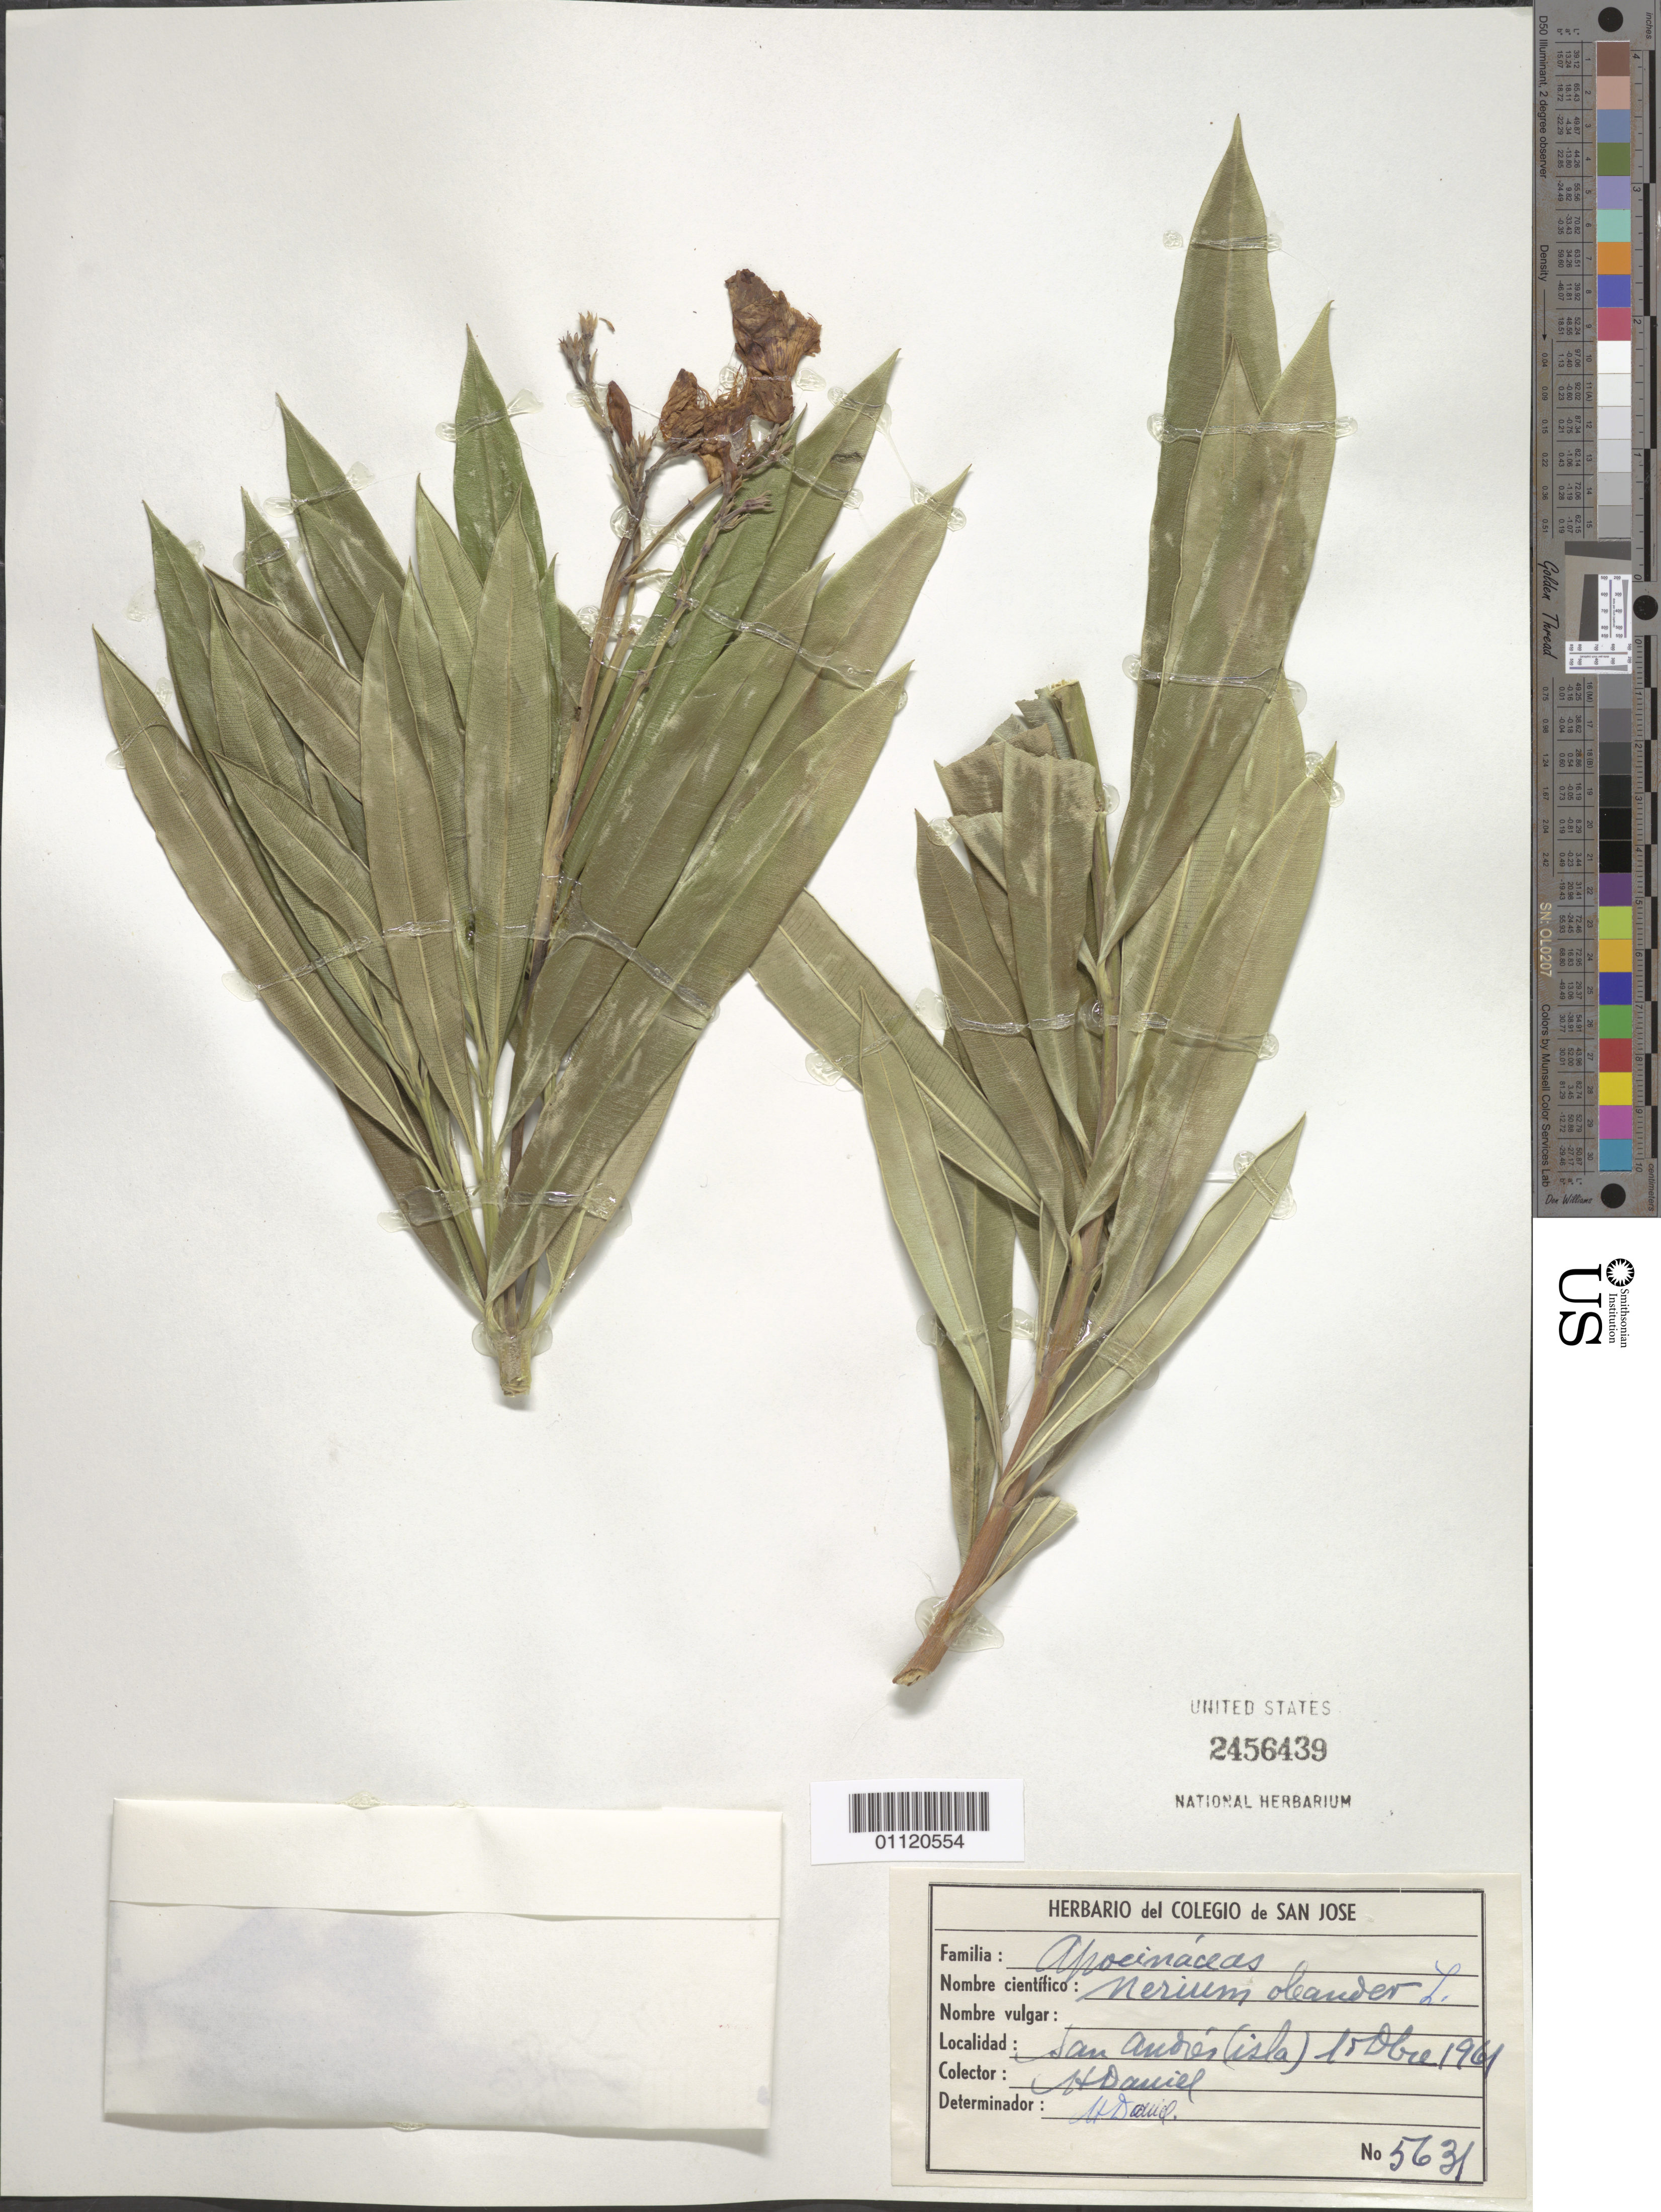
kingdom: Plantae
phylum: Tracheophyta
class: Magnoliopsida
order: Gentianales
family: Apocynaceae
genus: Nerium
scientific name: Nerium oleander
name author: L.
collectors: H. Daniel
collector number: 5631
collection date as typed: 15 Oct 1961 or 15 Dec 1961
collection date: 1961-10-15 or 1961-12-15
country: Colombia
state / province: San Andrés Y Providencia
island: San Andres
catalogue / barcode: US 2456439